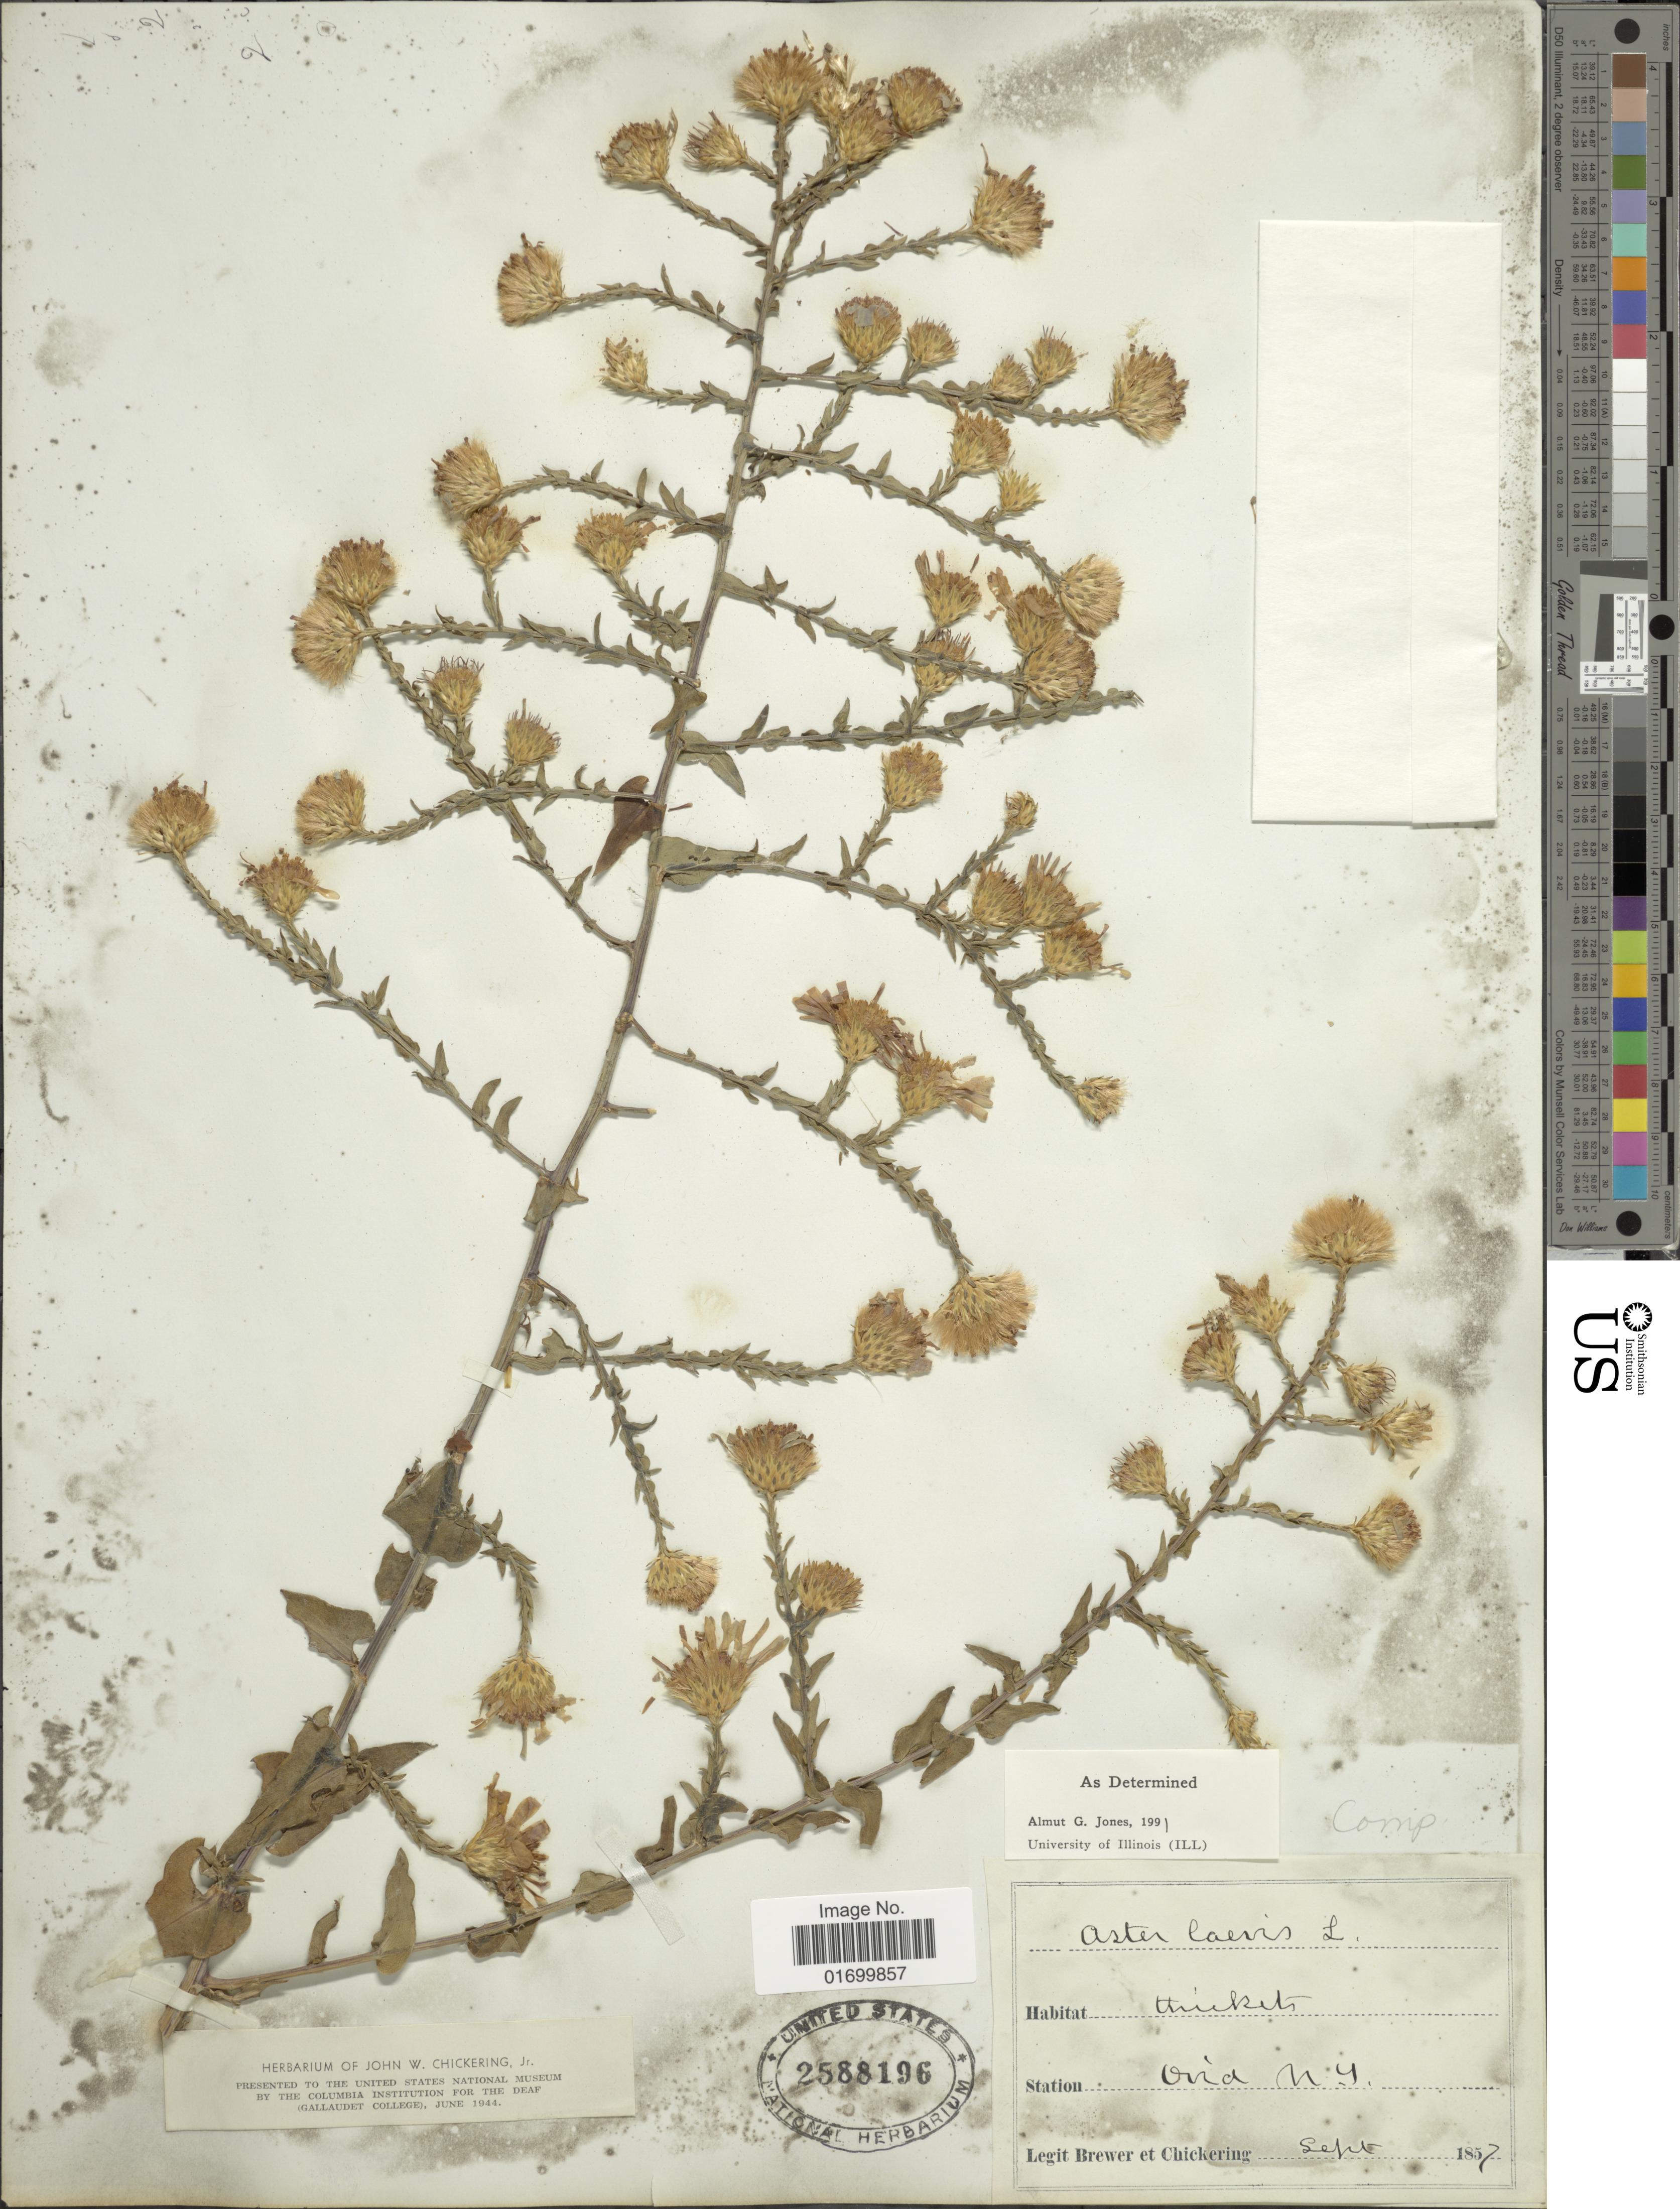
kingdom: Plantae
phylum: Tracheophyta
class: Magnoliopsida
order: Asterales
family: Asteraceae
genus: Symphyotrichum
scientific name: Symphyotrichum laeve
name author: (L.) Á. Löve & D. Löve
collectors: -. Brewer & J. Chickering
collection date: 1857-09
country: United States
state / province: New York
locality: Ovid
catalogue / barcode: US 2588196